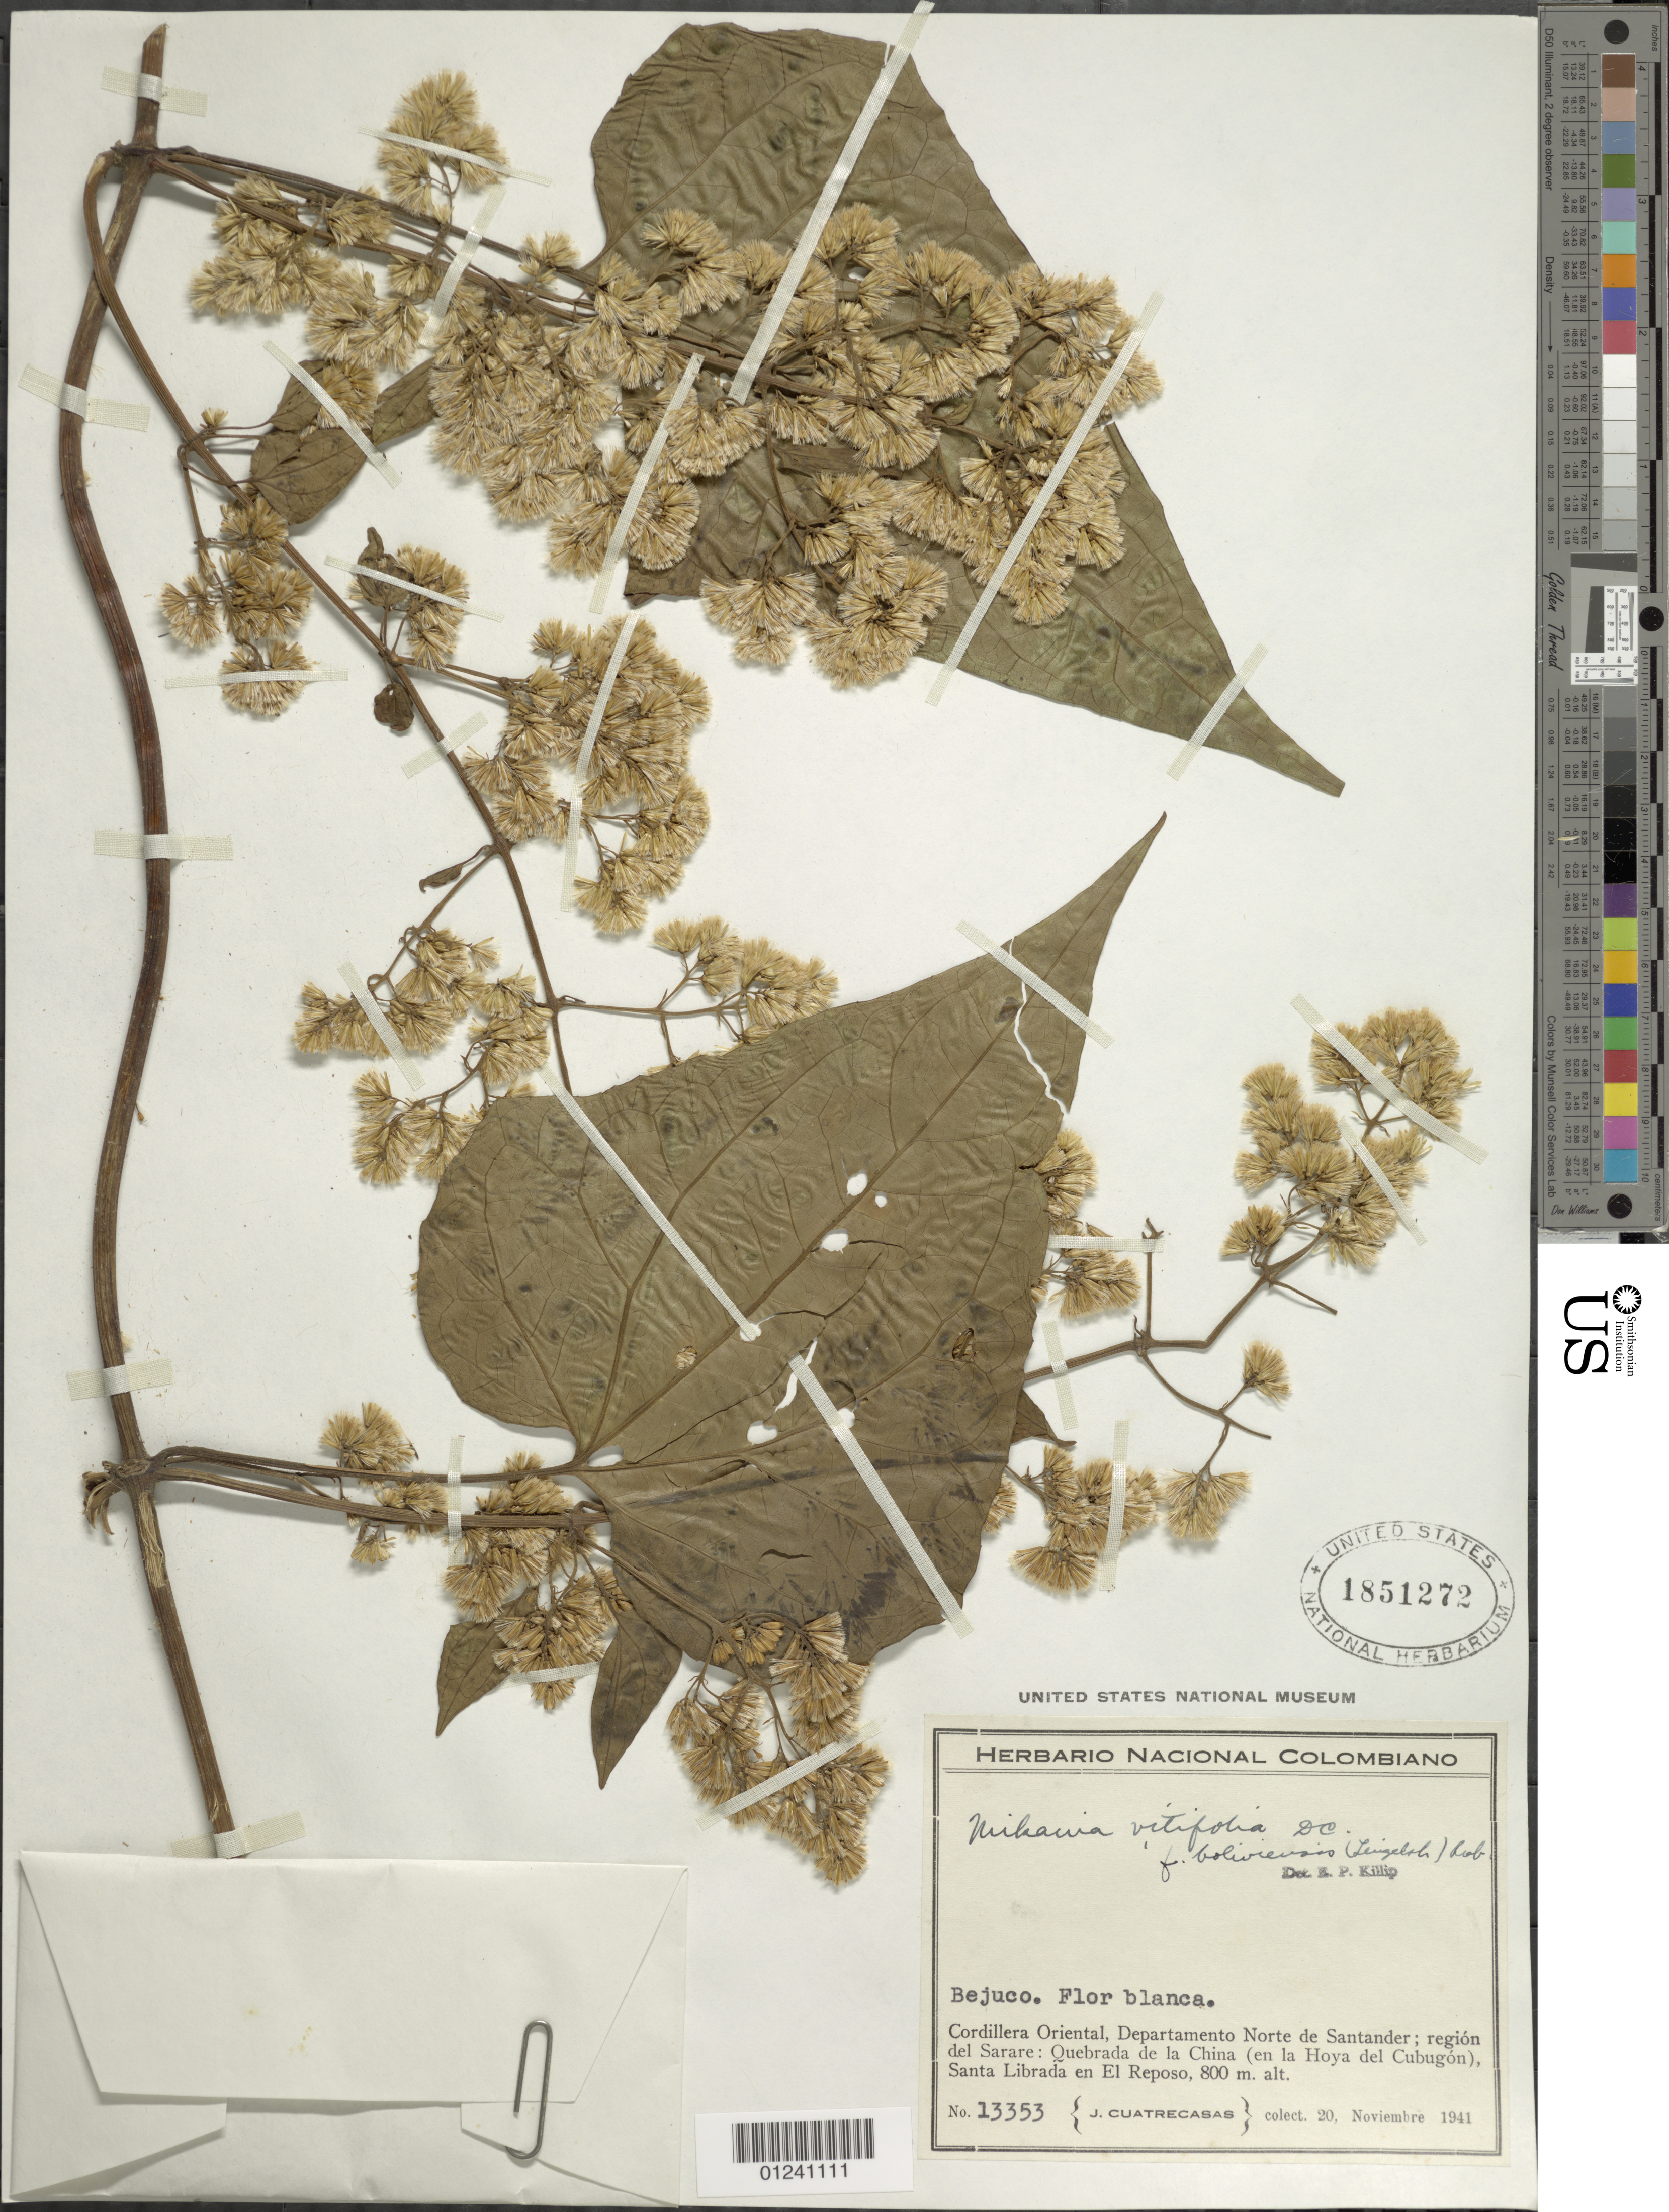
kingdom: Plantae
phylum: Tracheophyta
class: Magnoliopsida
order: Asterales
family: Asteraceae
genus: Mikania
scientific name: Mikania vitifolia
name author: DC.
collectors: J. Cuatrecasas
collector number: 13353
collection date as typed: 20 Nov 1941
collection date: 1941-11-20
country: Colombia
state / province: Norte de Santander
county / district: Sarare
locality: Cordillera Oriental, Quebrada de la China (en la Hoya del Cubugon), Santa Librada en El Reposo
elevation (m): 800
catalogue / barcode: US 1851272